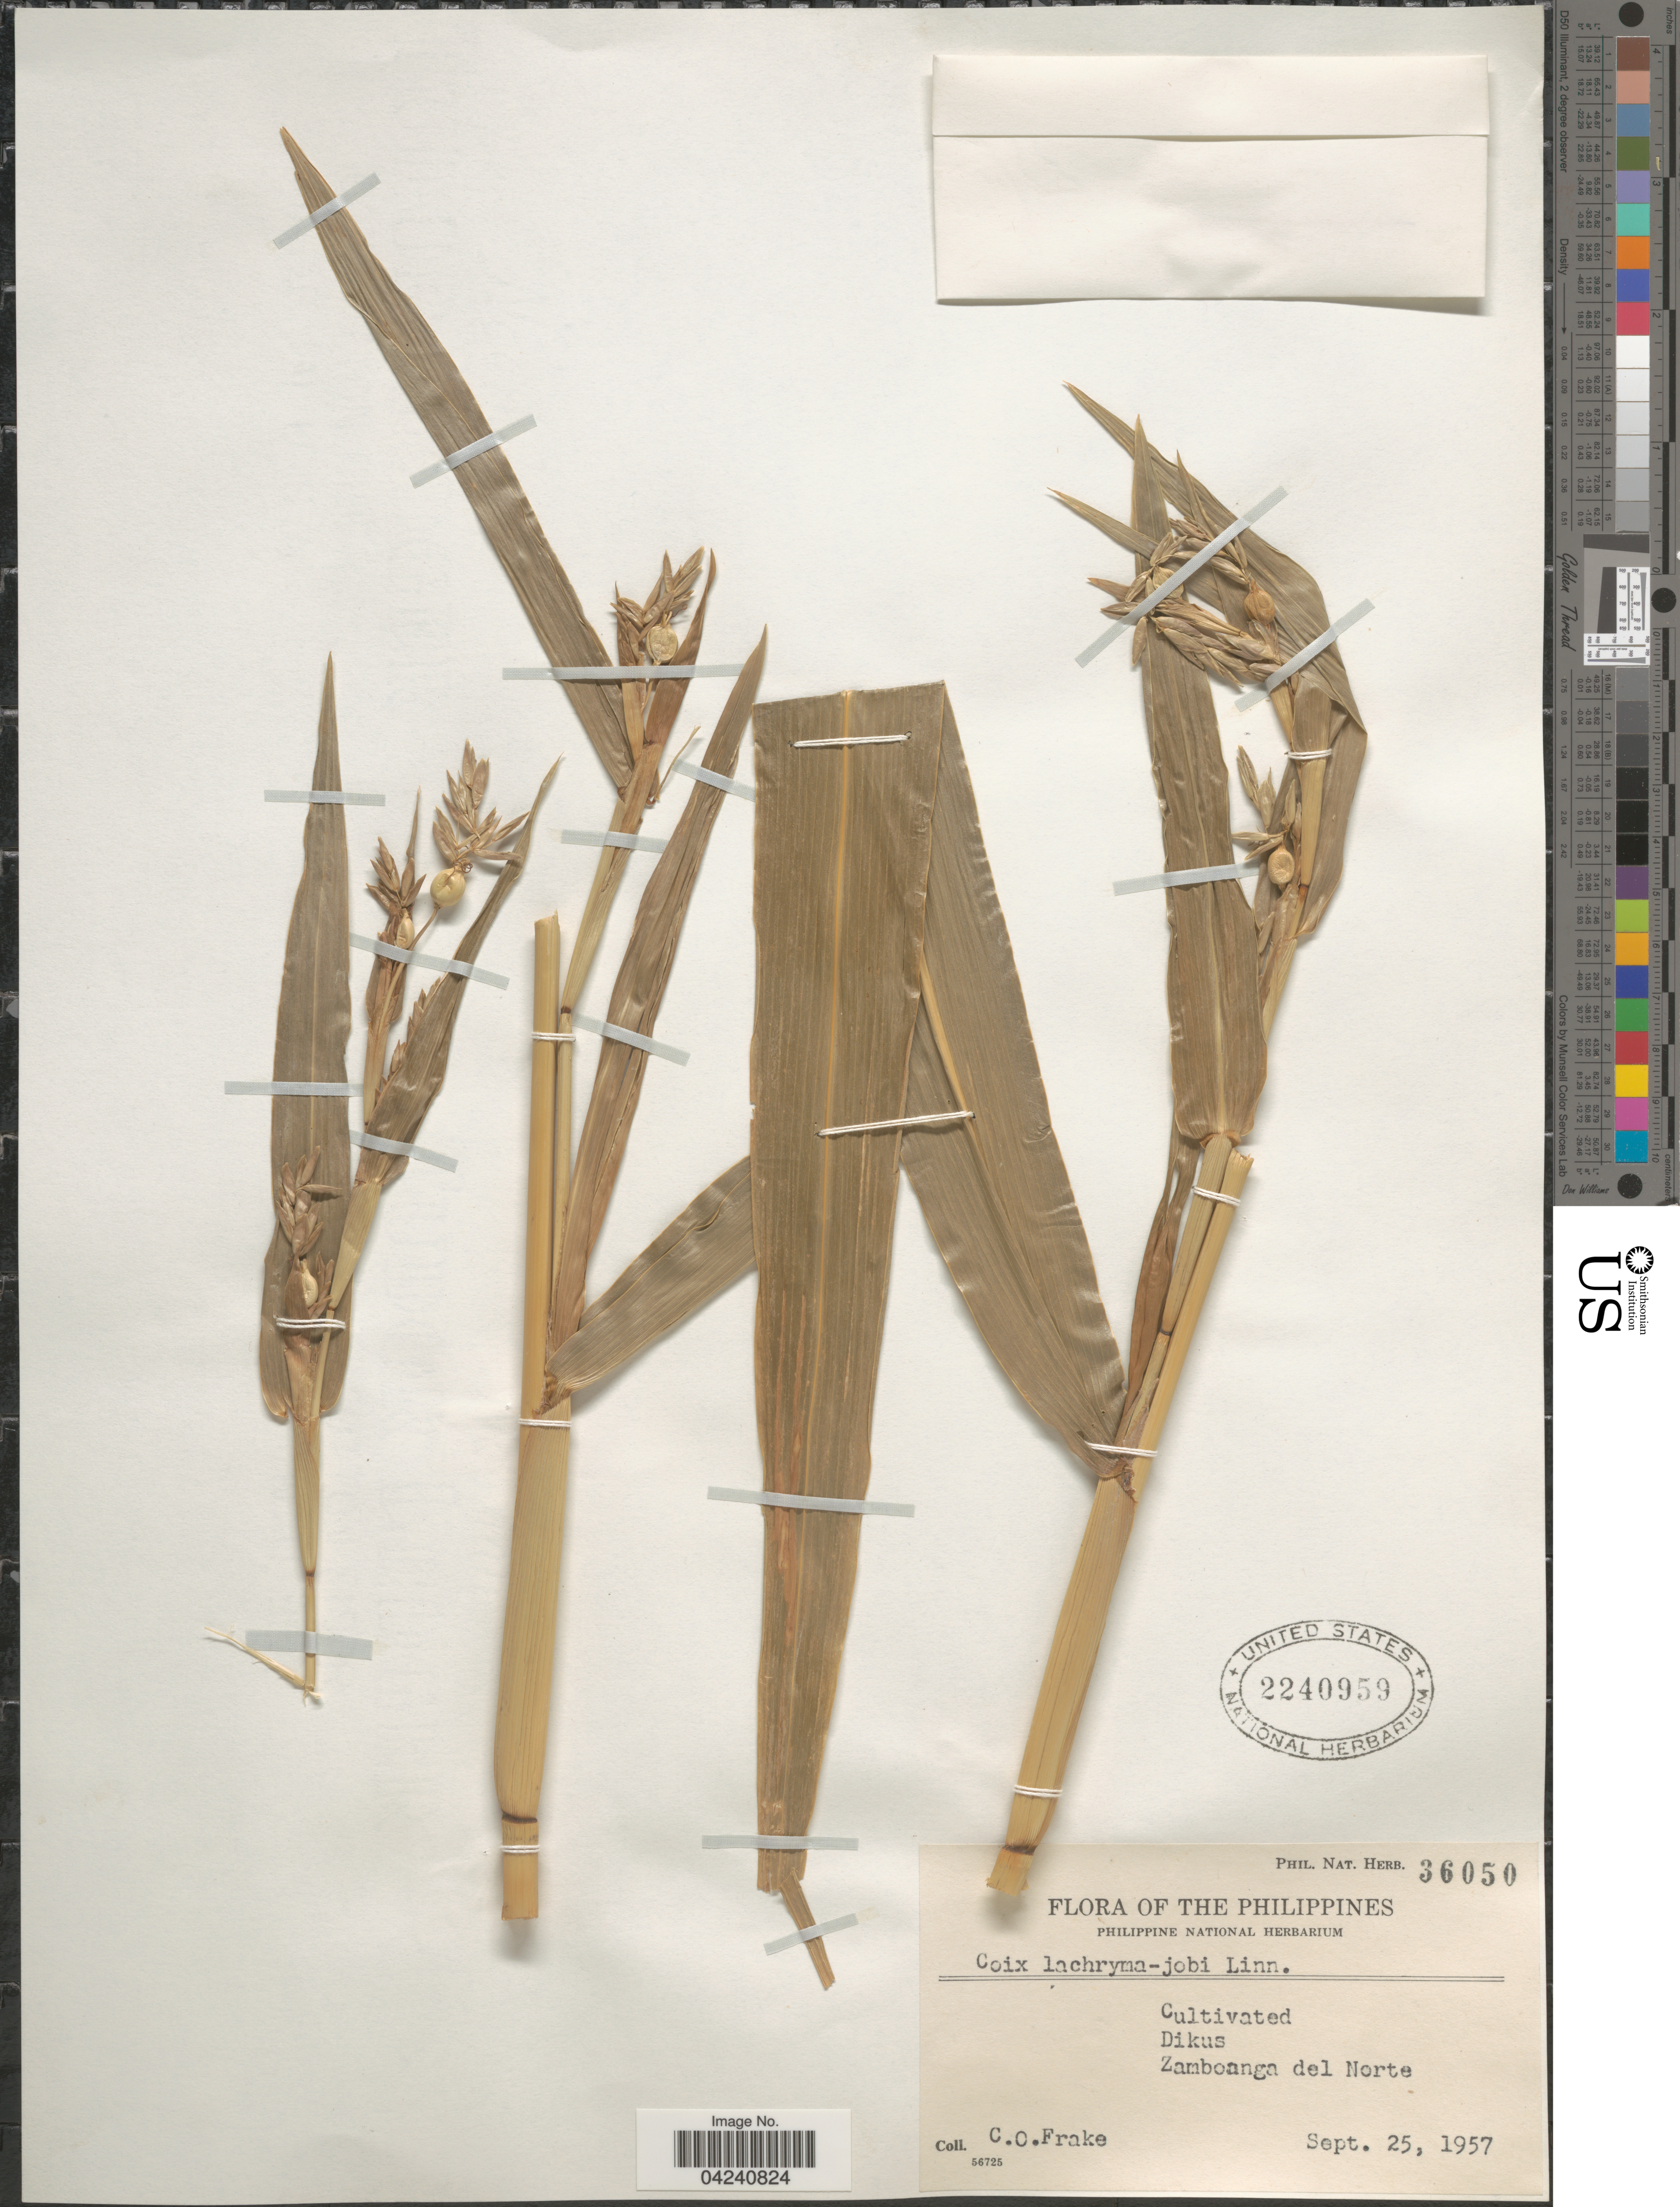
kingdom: Plantae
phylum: Tracheophyta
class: Liliopsida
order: Poales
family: Poaceae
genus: Coix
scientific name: Coix lacryma-jobi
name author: L.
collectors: C. O. Frake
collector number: Phil. Nat. Herb. 36050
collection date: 1957-09-25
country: Philippines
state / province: Zamboanga Peninsula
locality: Cultivated Dikus. Zamboanga del Norte.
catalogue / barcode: US 2240959